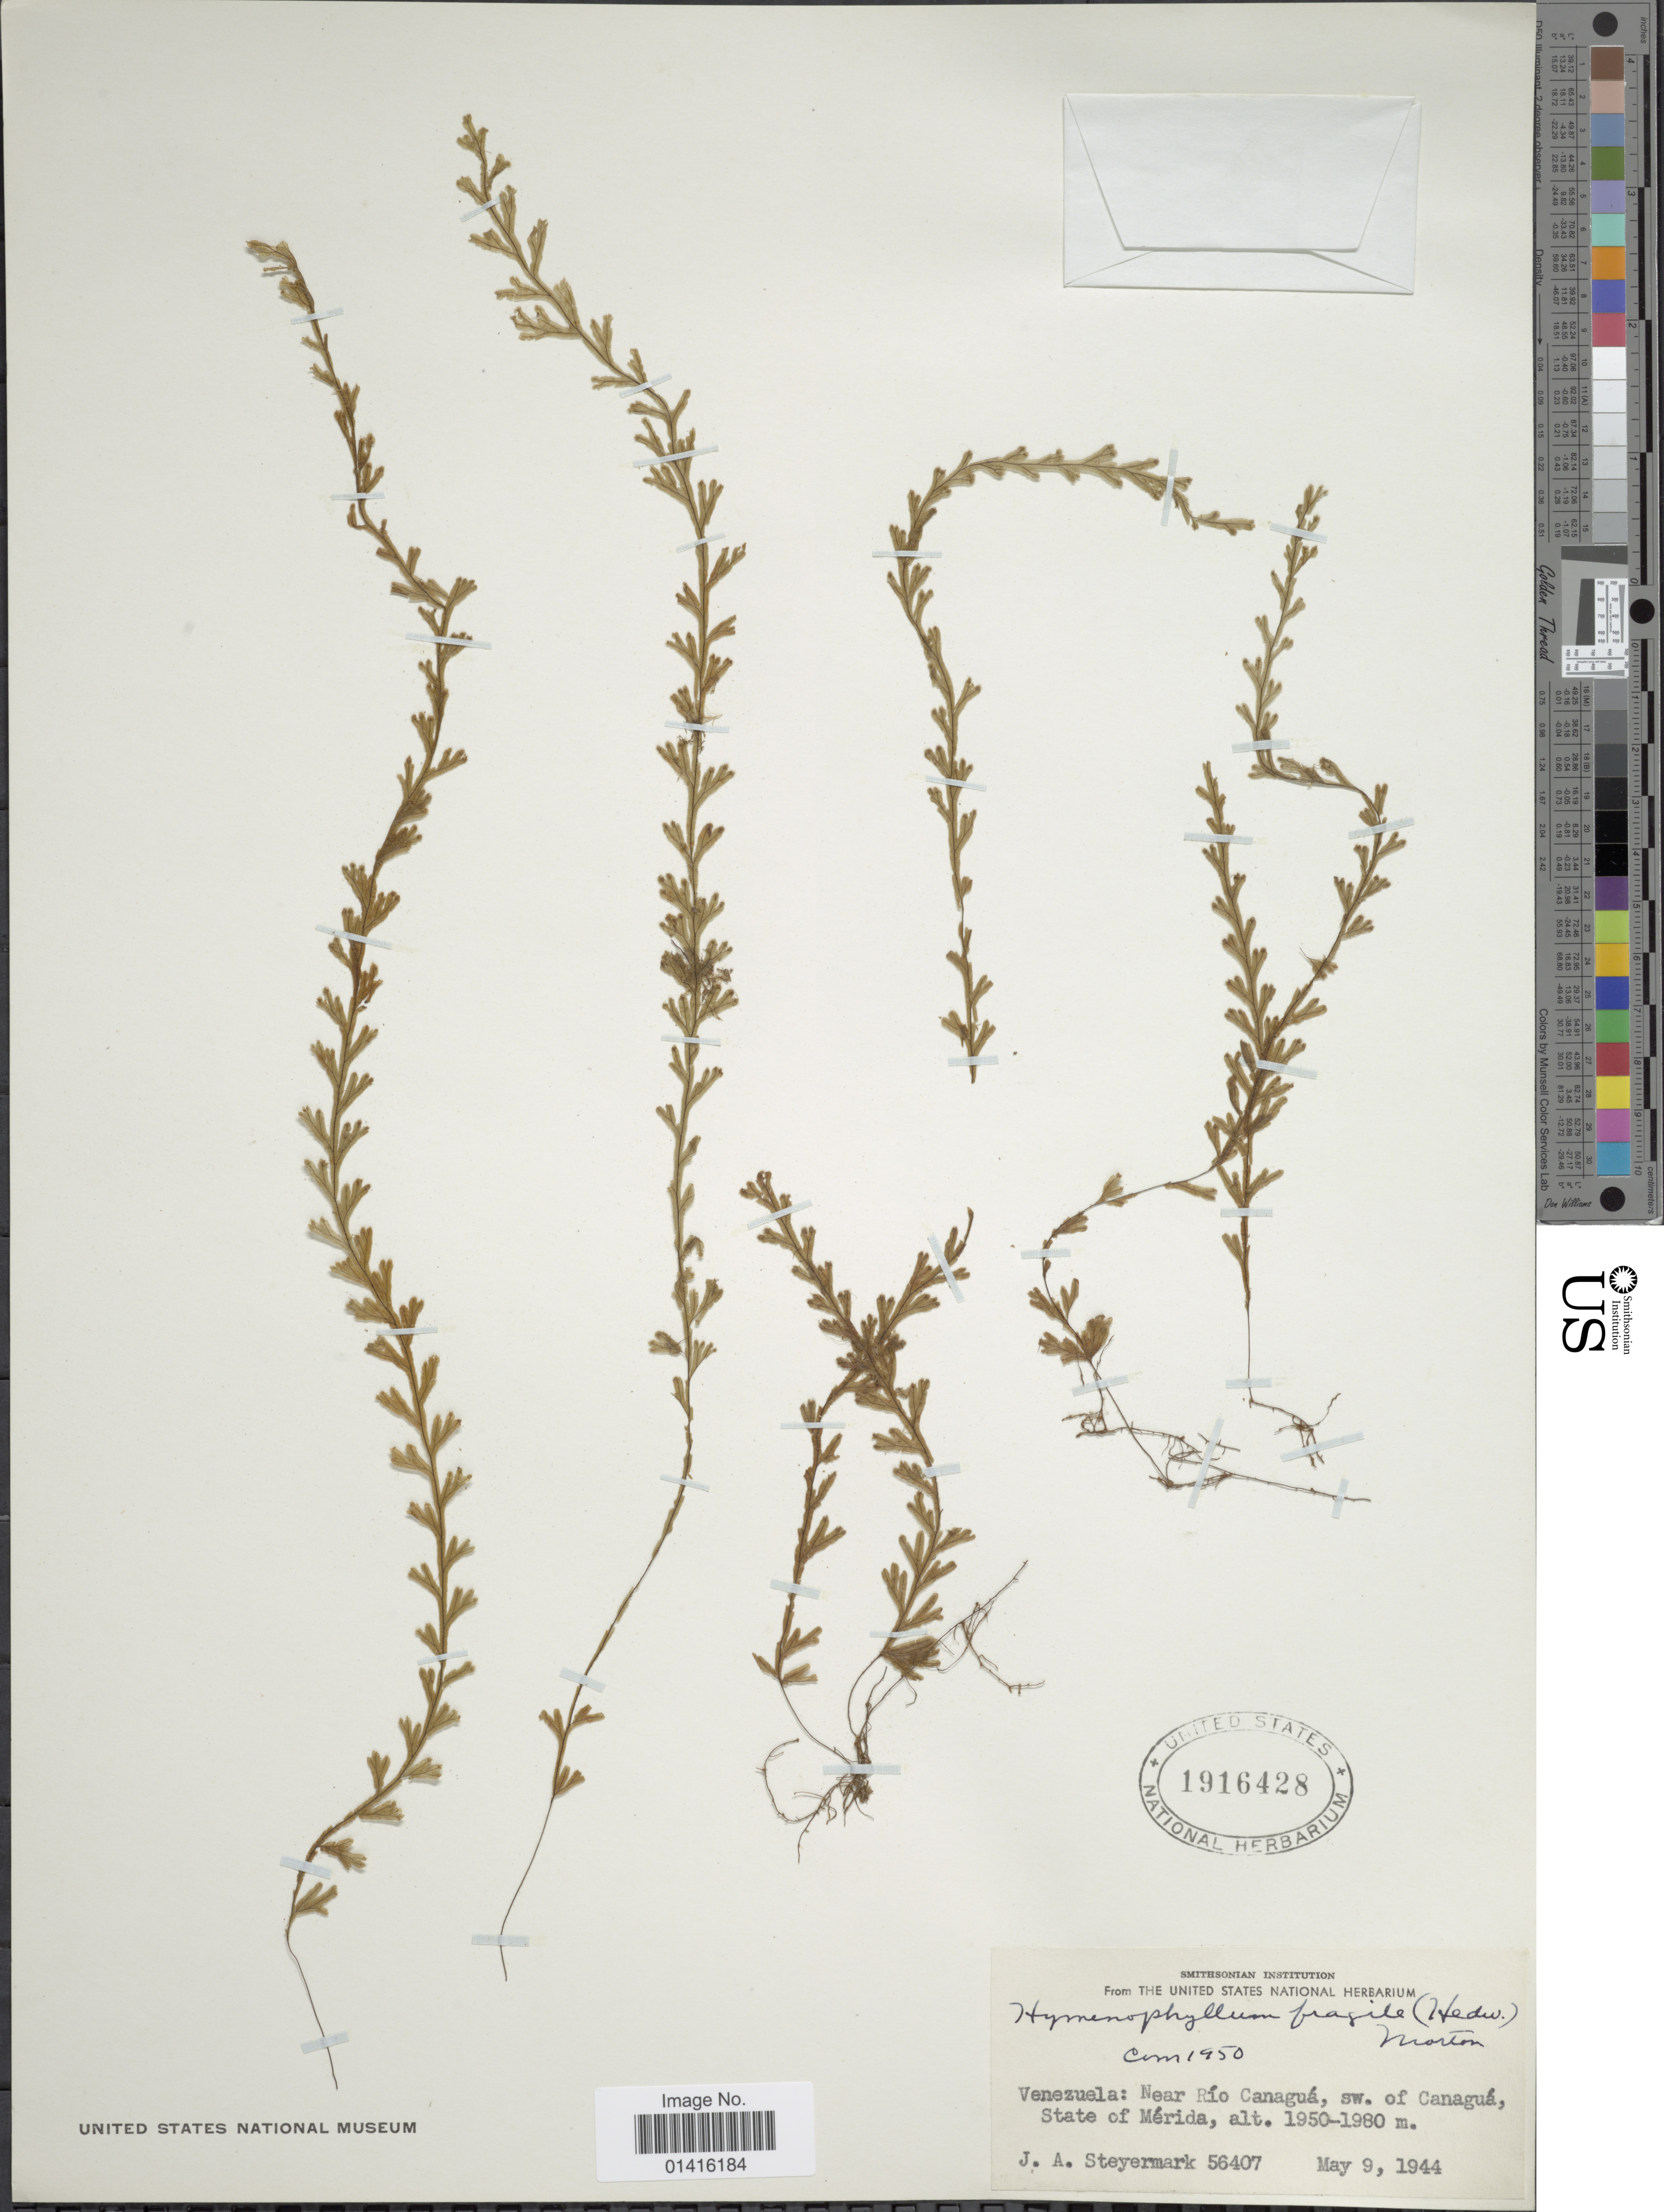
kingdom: Plantae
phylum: Tracheophyta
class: Polypodiopsida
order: Hymenophyllales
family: Hymenophyllaceae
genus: Hymenophyllum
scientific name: Hymenophyllum fragile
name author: (Hedw.) C.V. Morton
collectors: J. Steyermark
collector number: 56407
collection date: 1944-05-09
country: Venezuela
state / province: Mérida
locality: Near Río Canaguá, sw. of Canaguá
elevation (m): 1950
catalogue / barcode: US 1916428